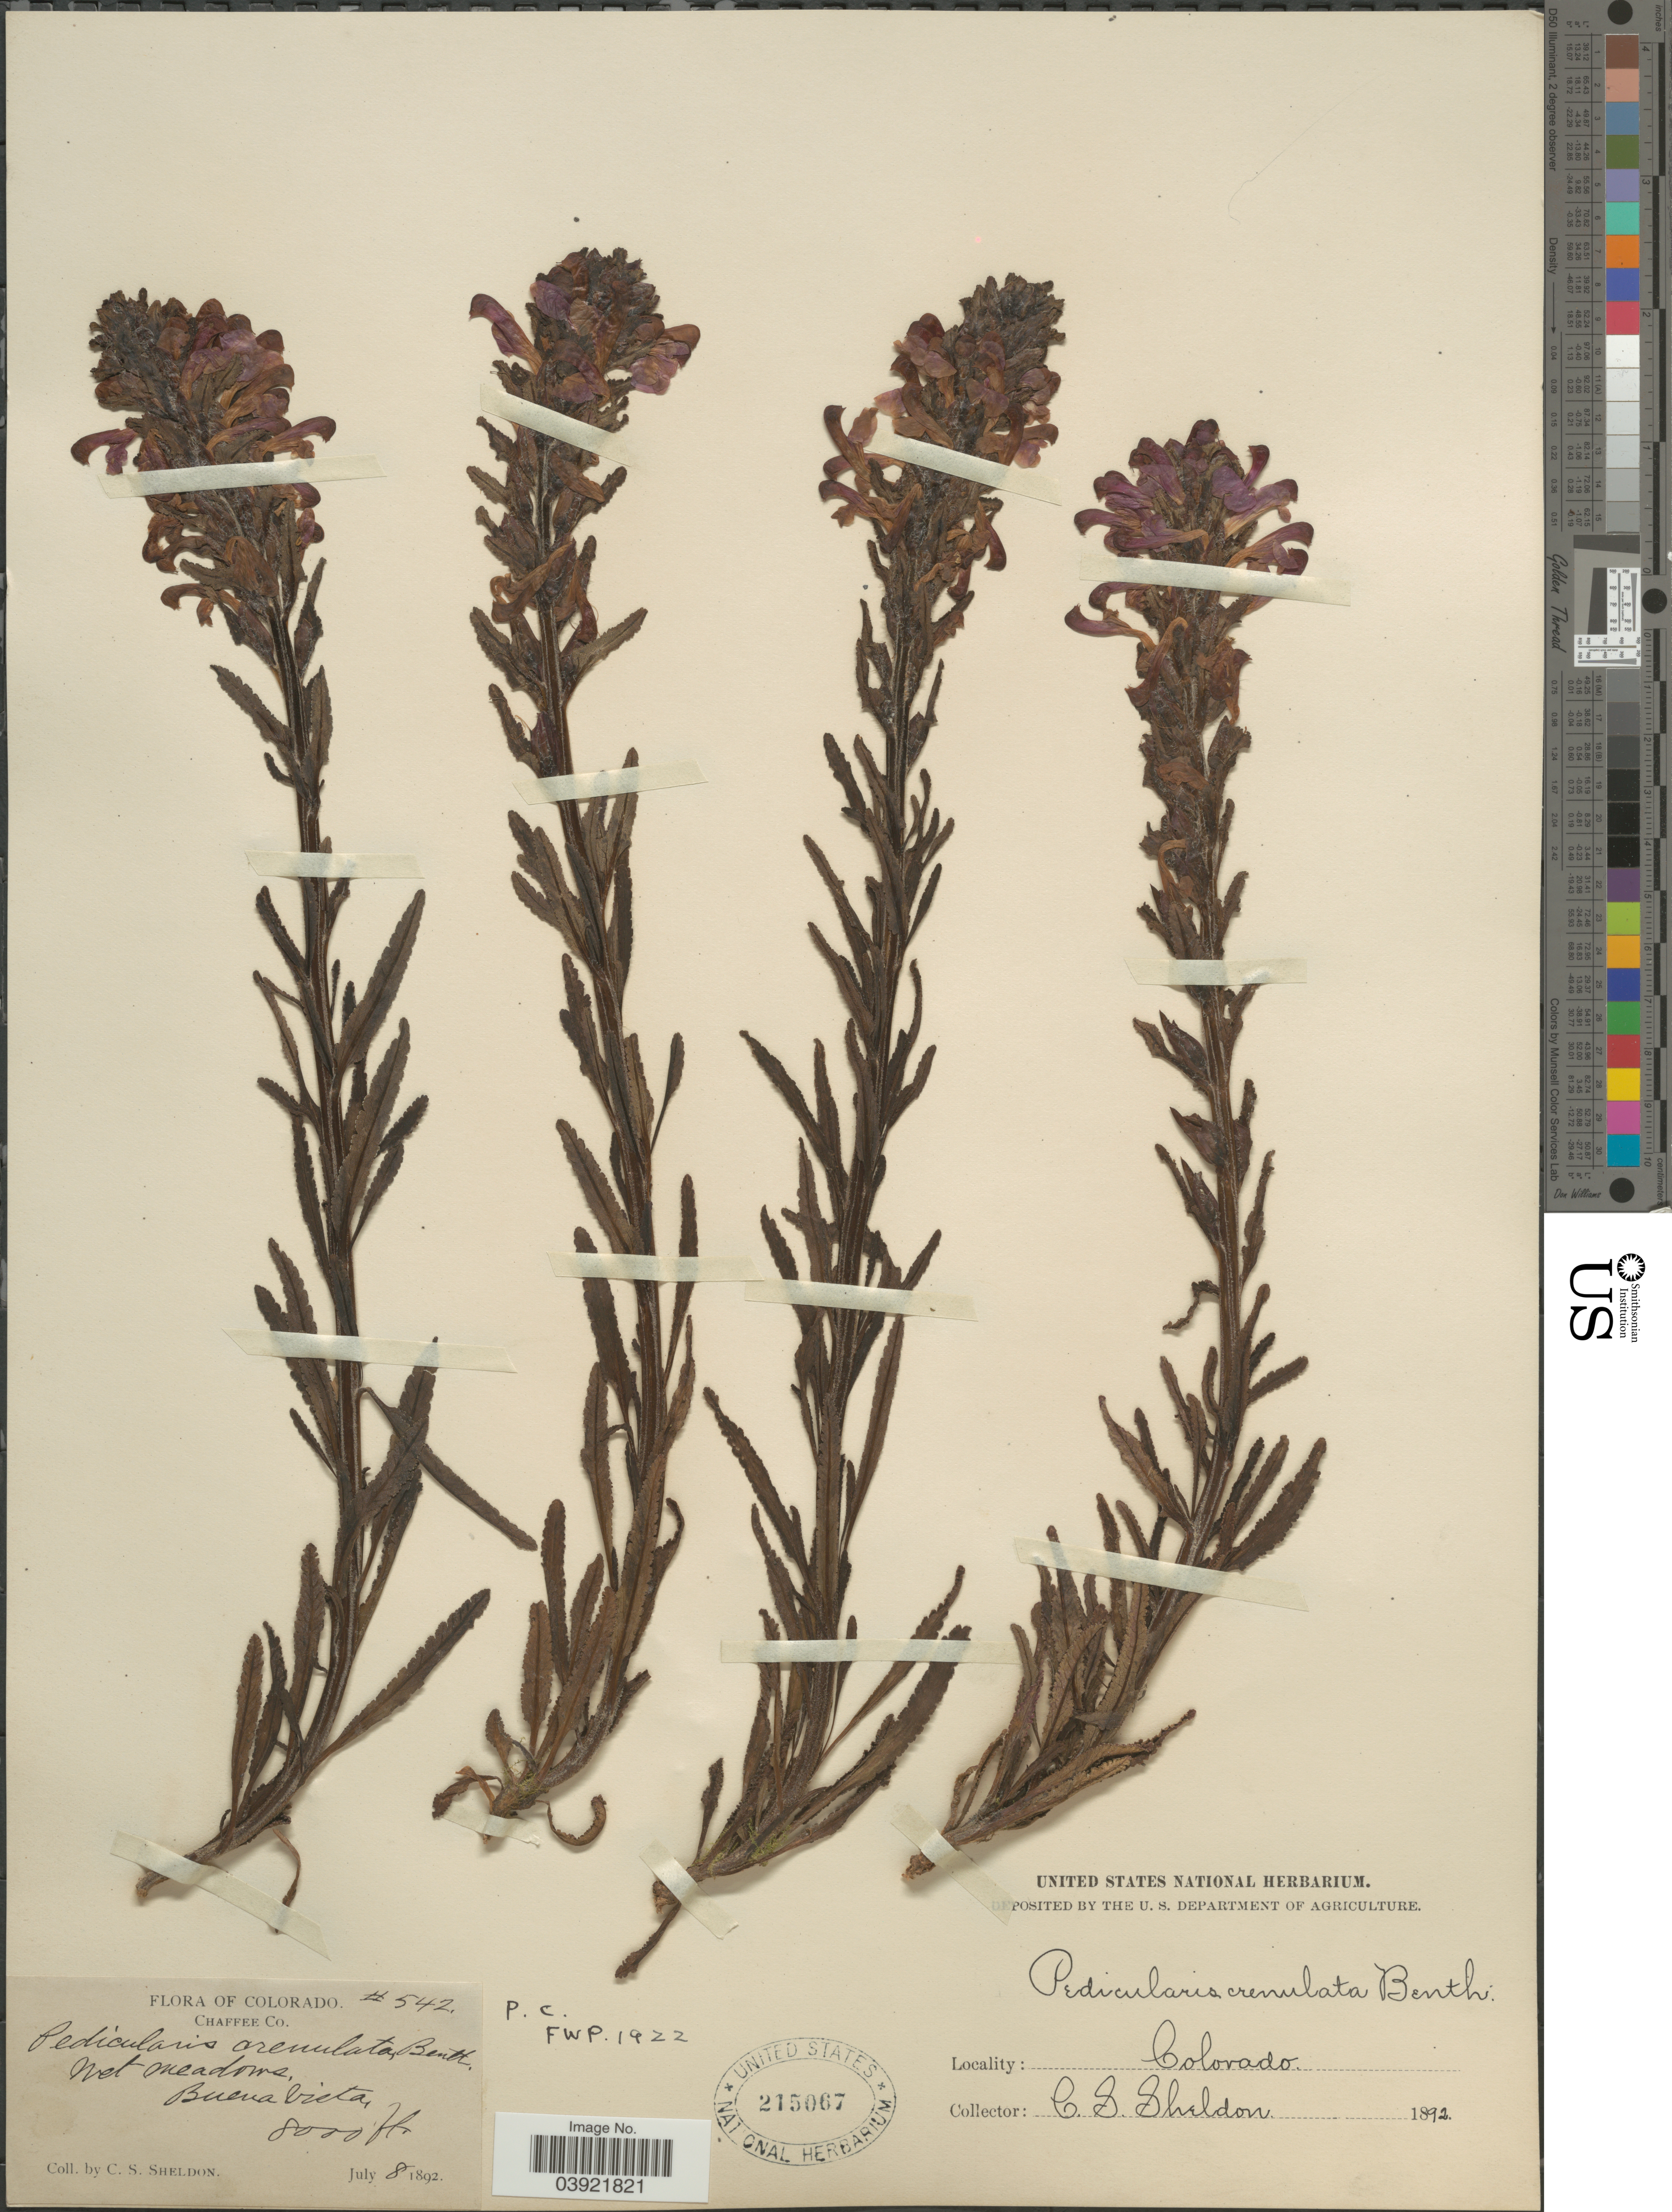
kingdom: Plantae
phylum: Tracheophyta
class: Magnoliopsida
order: Lamiales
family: Orobanchaceae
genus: Pedicularis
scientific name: Pedicularis crenulata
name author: Benth.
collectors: C. S. Sheldon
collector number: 542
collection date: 1892-07-08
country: United States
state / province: Colorado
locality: Chaffee Co. Buena Vista.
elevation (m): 2438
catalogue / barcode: US 215067